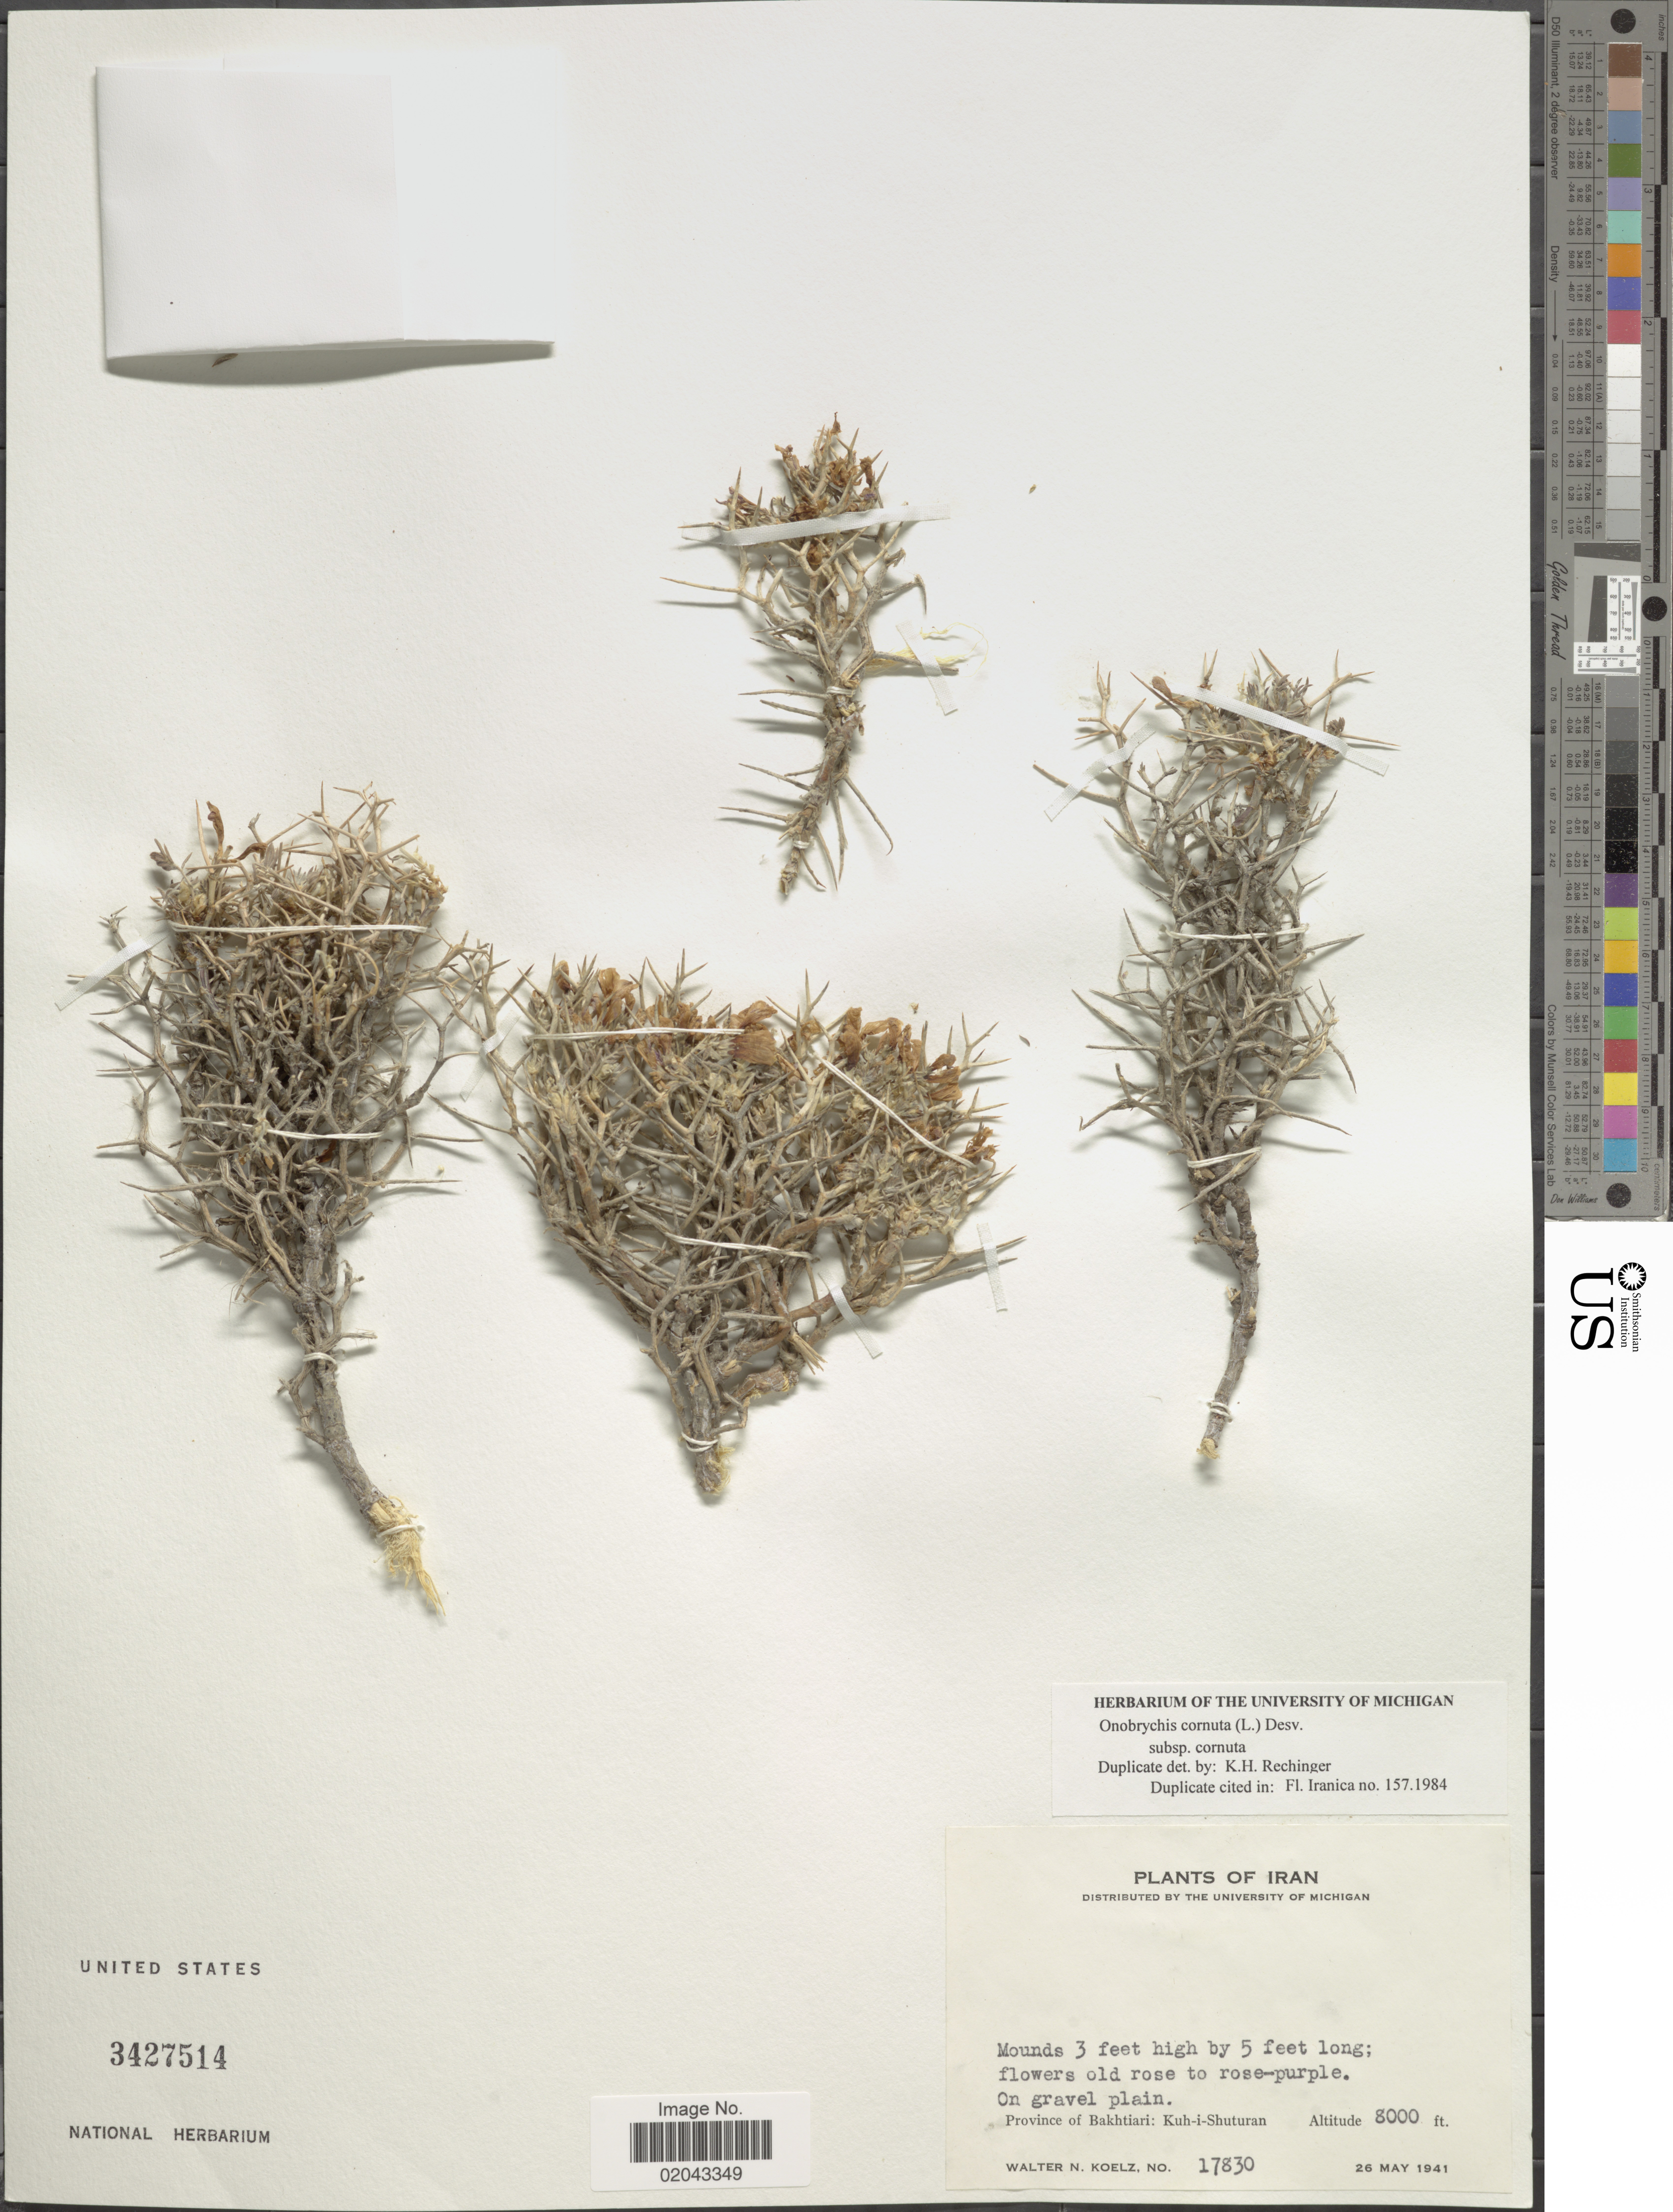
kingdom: Plantae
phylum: Tracheophyta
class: Magnoliopsida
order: Fabales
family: Fabaceae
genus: Onobrychis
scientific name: Onobrychis cornuta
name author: (L.) Desv.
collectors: W. N. Koelz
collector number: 17830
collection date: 1941-05-26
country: Iran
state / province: Chahar Mahaal and Bakhtiari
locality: Province of Bakhtiari: Kuh-i-Shuturan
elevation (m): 2438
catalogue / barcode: US 3427514